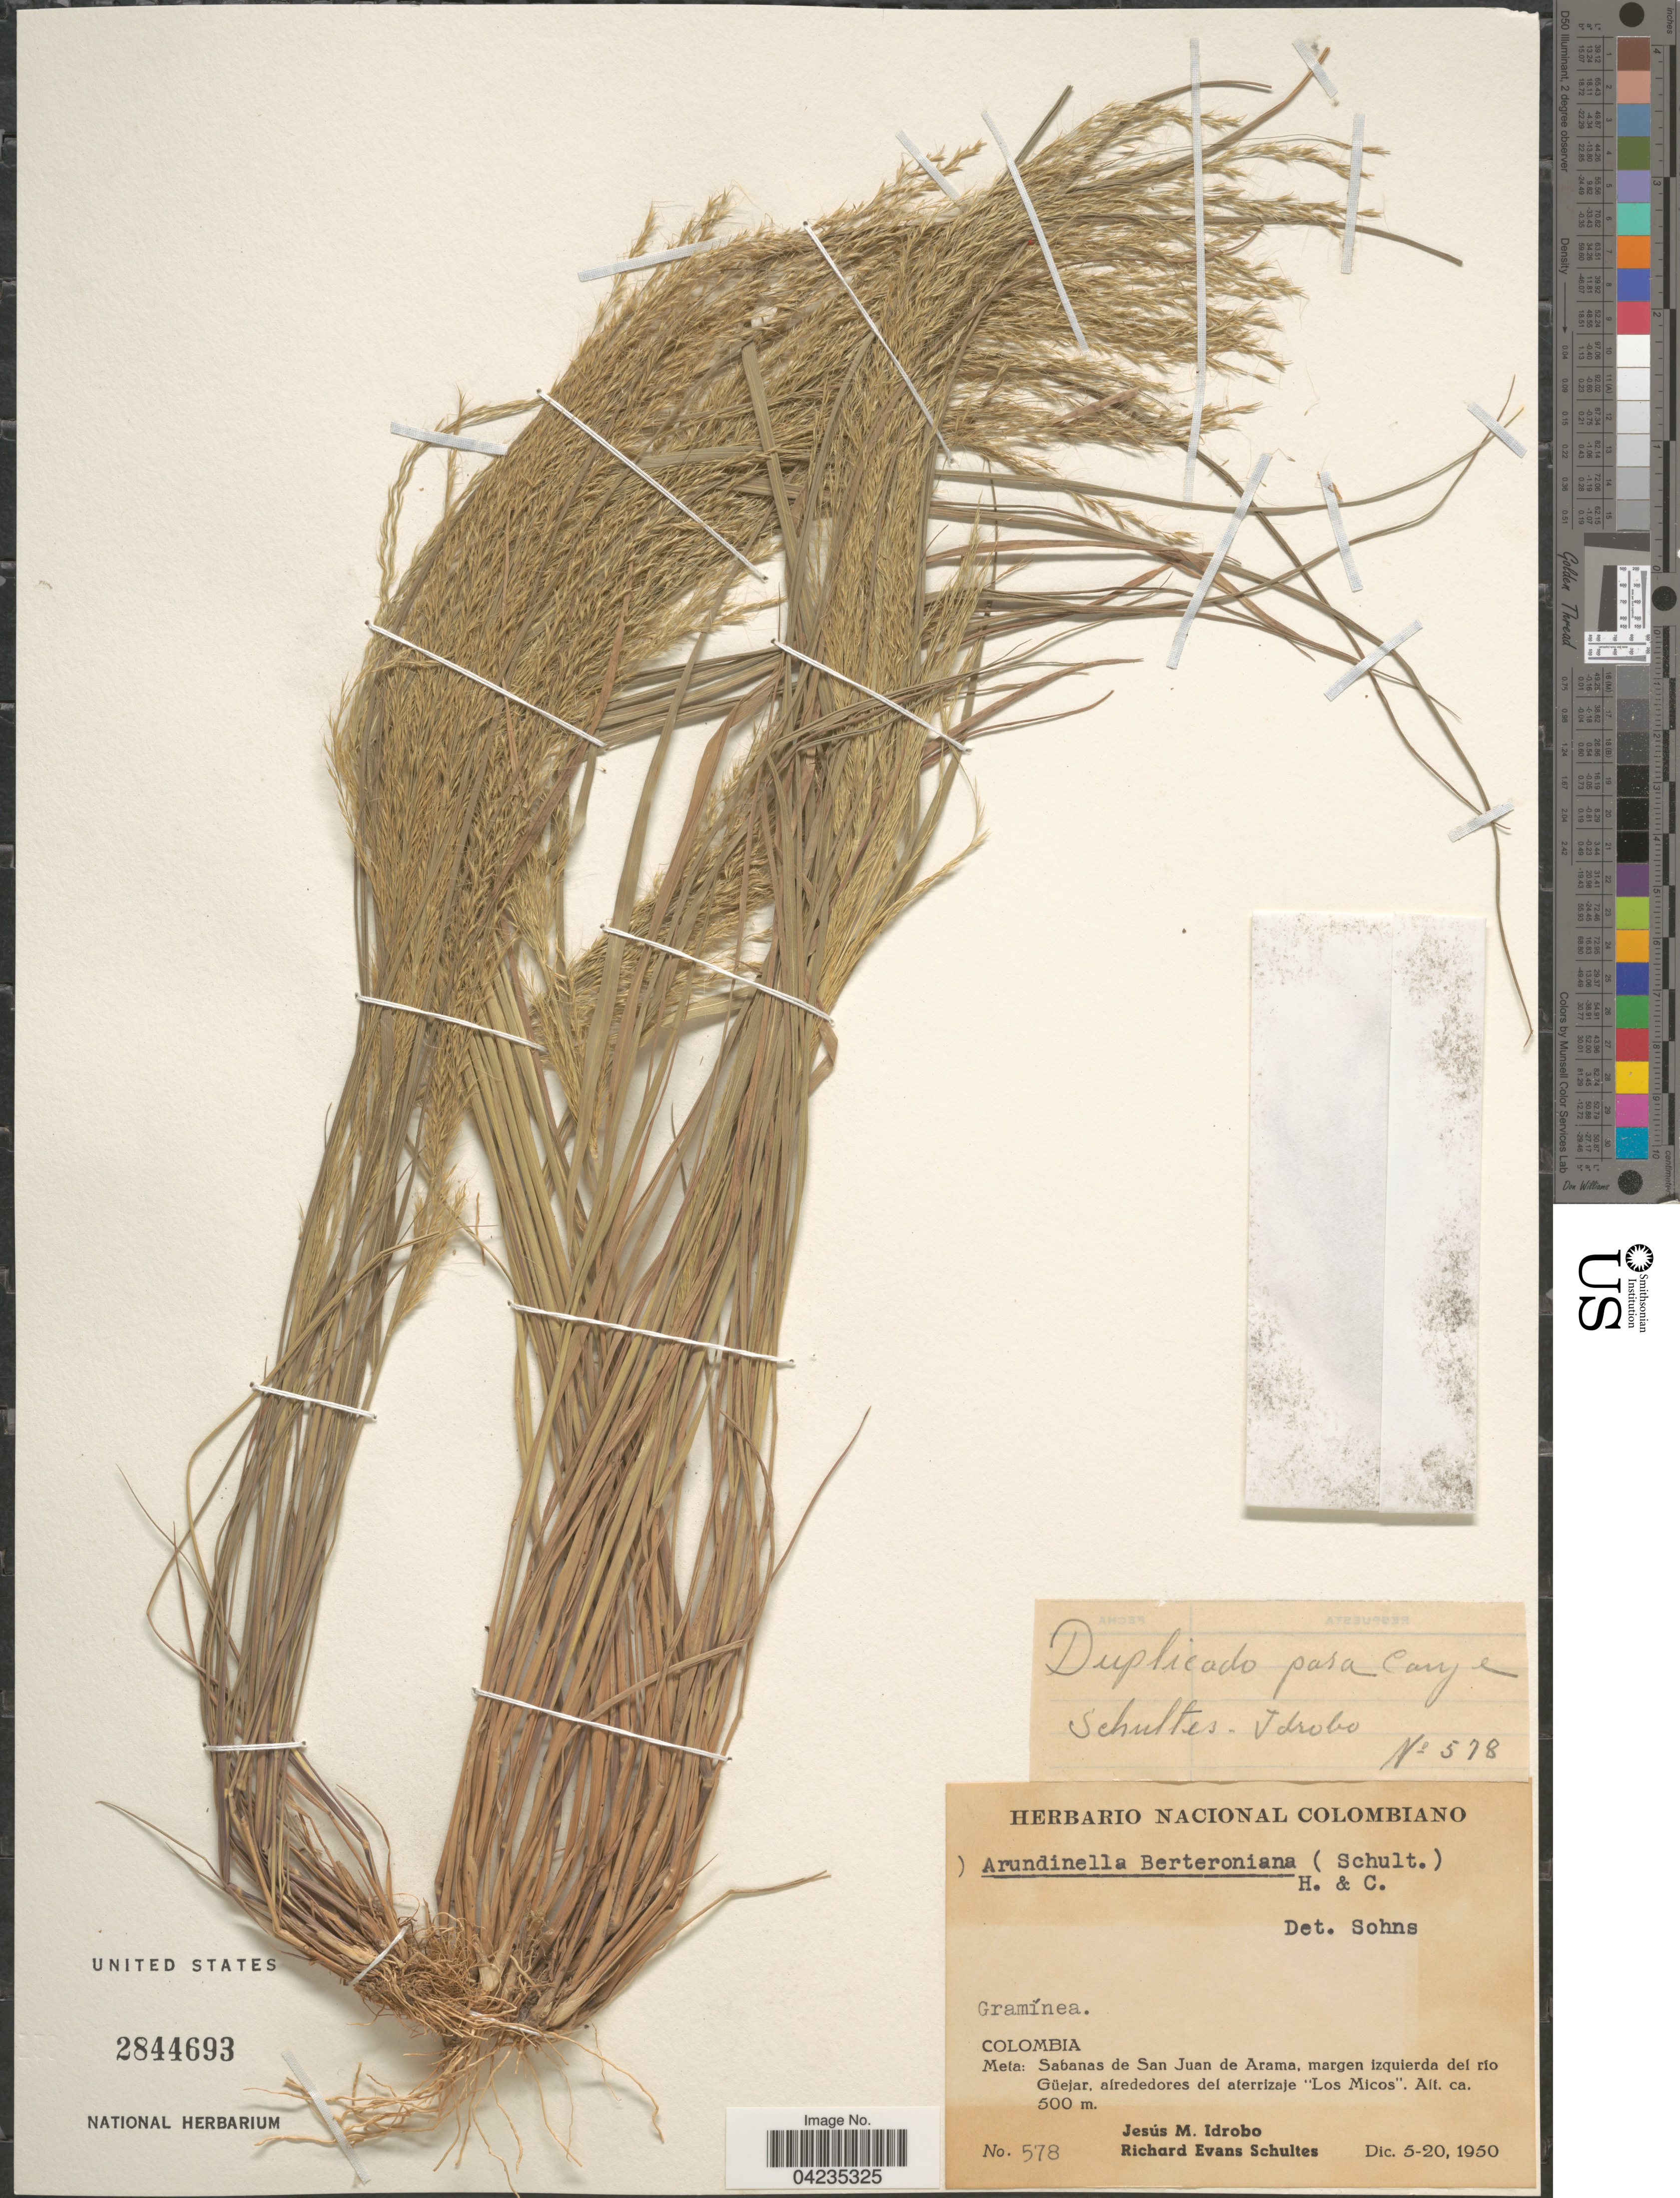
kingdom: Plantae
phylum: Tracheophyta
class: Liliopsida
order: Poales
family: Poaceae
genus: Arundinella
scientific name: Arundinella berteroniana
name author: (Schult.) Hitchc. & Chase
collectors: J. M. Idrobo & R. E. Schultes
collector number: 578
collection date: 1950-12-05/1950-12-20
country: Colombia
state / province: Meta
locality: Sabanas de San Juan de Arama, margen izquierda del río Güejar, alrededores del aterrizaje "Los Micos".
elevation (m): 500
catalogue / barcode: US 2844693